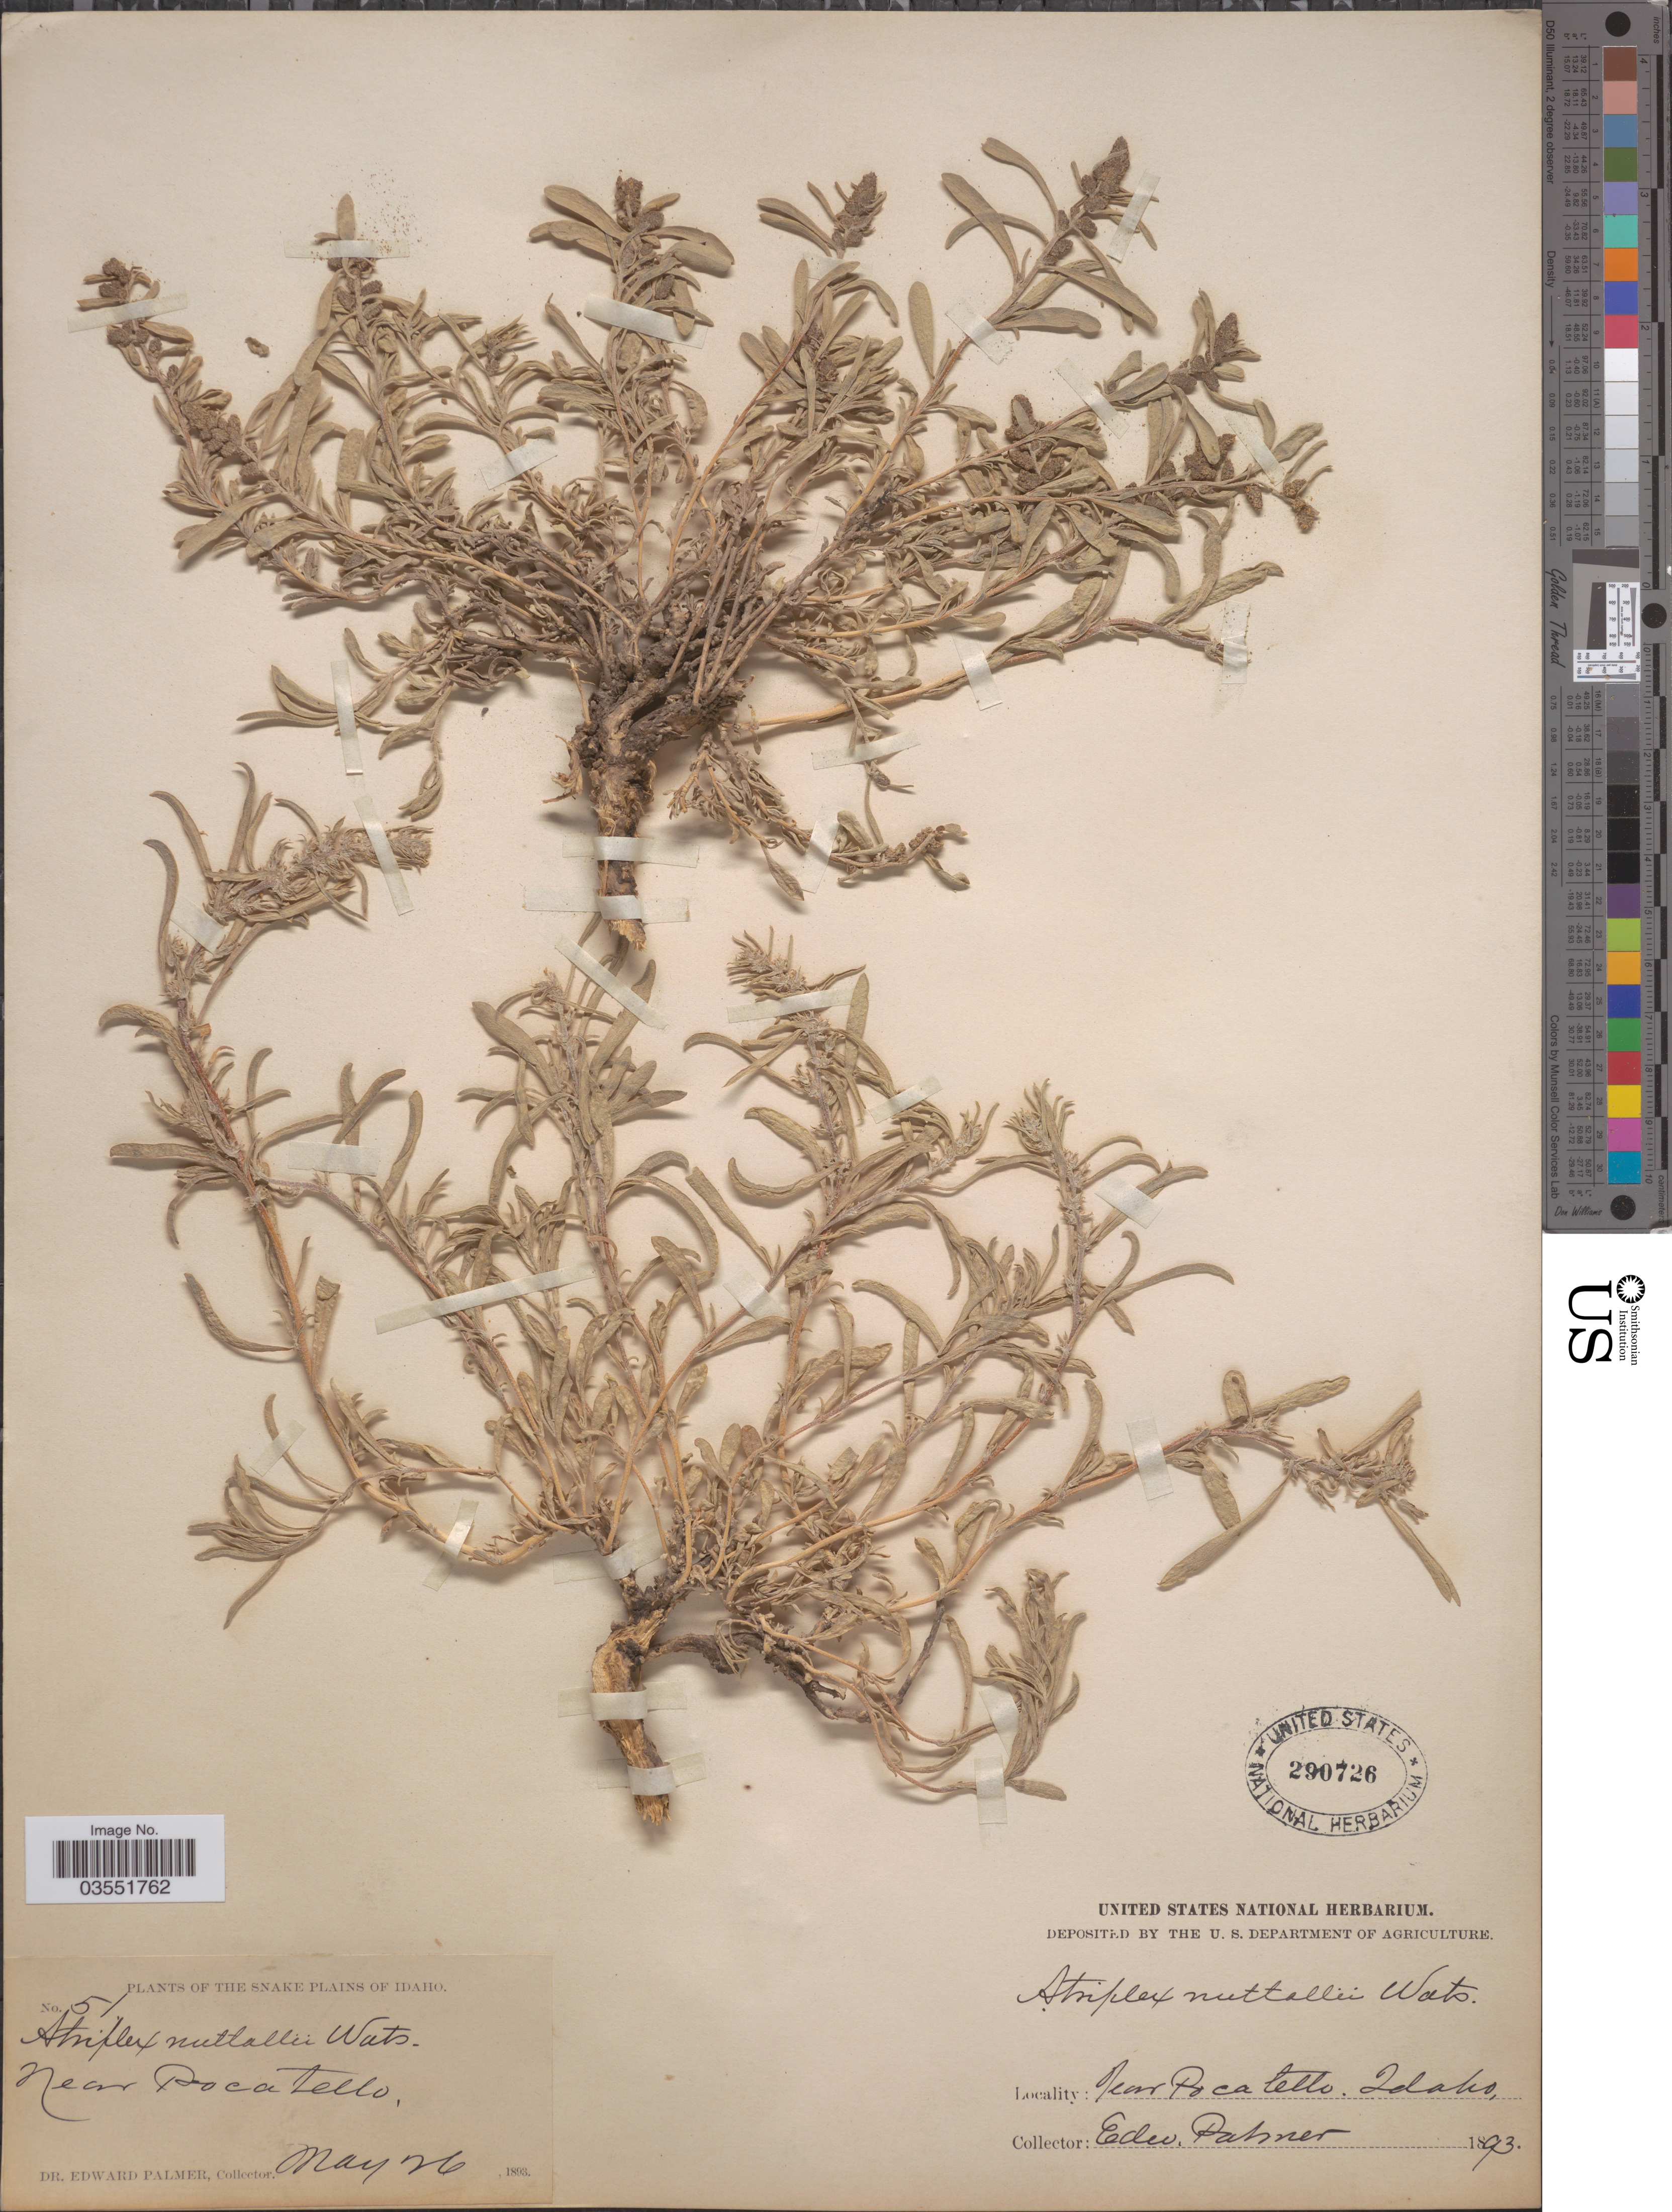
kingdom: Plantae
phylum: Tracheophyta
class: Magnoliopsida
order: Caryophyllales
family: Amaranthaceae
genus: Atriplex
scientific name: Atriplex falcata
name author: (M.E. Jones) Standl.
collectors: E. Palmer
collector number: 51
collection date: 1893-05-26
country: United States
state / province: Idaho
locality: Snake Plains of Idaho. Nea Pocatello.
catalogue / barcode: US 290726